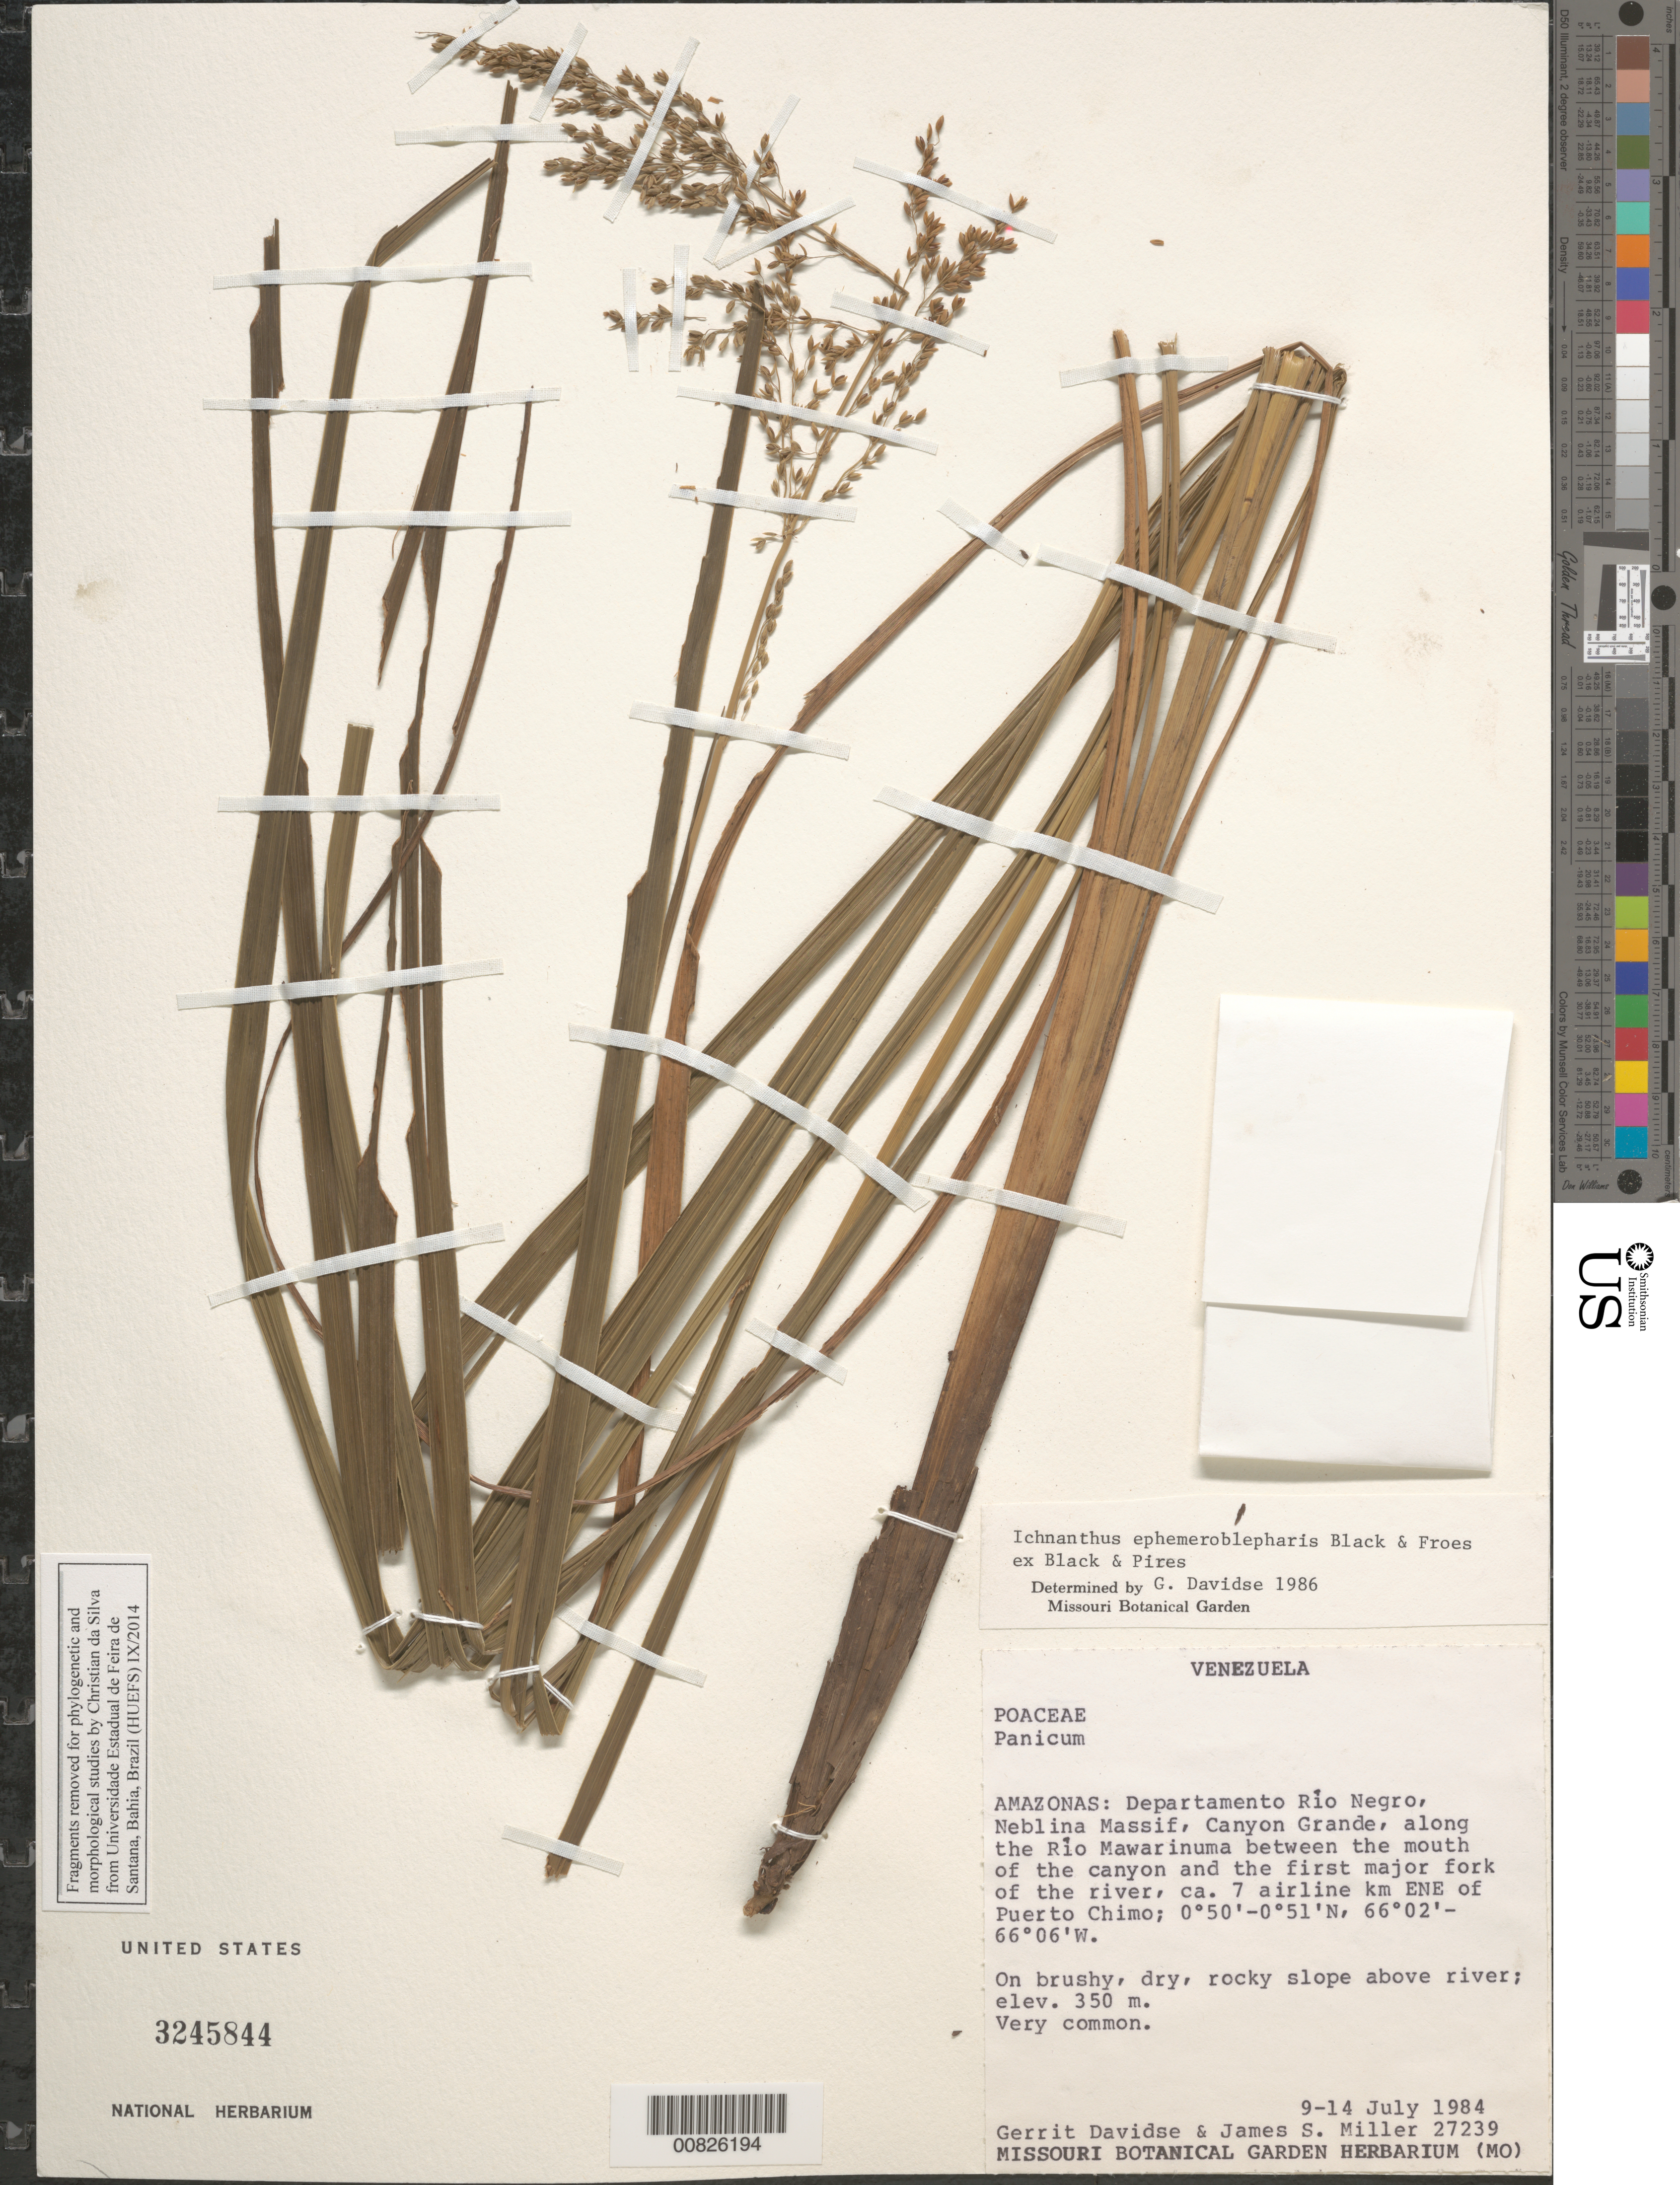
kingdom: Plantae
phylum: Tracheophyta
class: Liliopsida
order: Poales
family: Poaceae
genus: Ichnanthus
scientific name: Ichnanthus ephemeroblepharis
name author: G.A. Black & Fróes in G.A. Black & Pires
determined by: Davidse, Gerrit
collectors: G. Davidse & J. S. Miller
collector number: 27239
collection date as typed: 9-Jul-84 to 14-Jul-84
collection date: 1984-07-09/1984-07-14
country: Venezuela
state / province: Amazonas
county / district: Río Negro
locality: Neblina Massif, Canyon Grande, along Río Mawarinuma, 7 airline km E-NE of Puerto Chimo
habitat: Brushy, dry, rocky slope above river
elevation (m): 350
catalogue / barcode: US 3245844